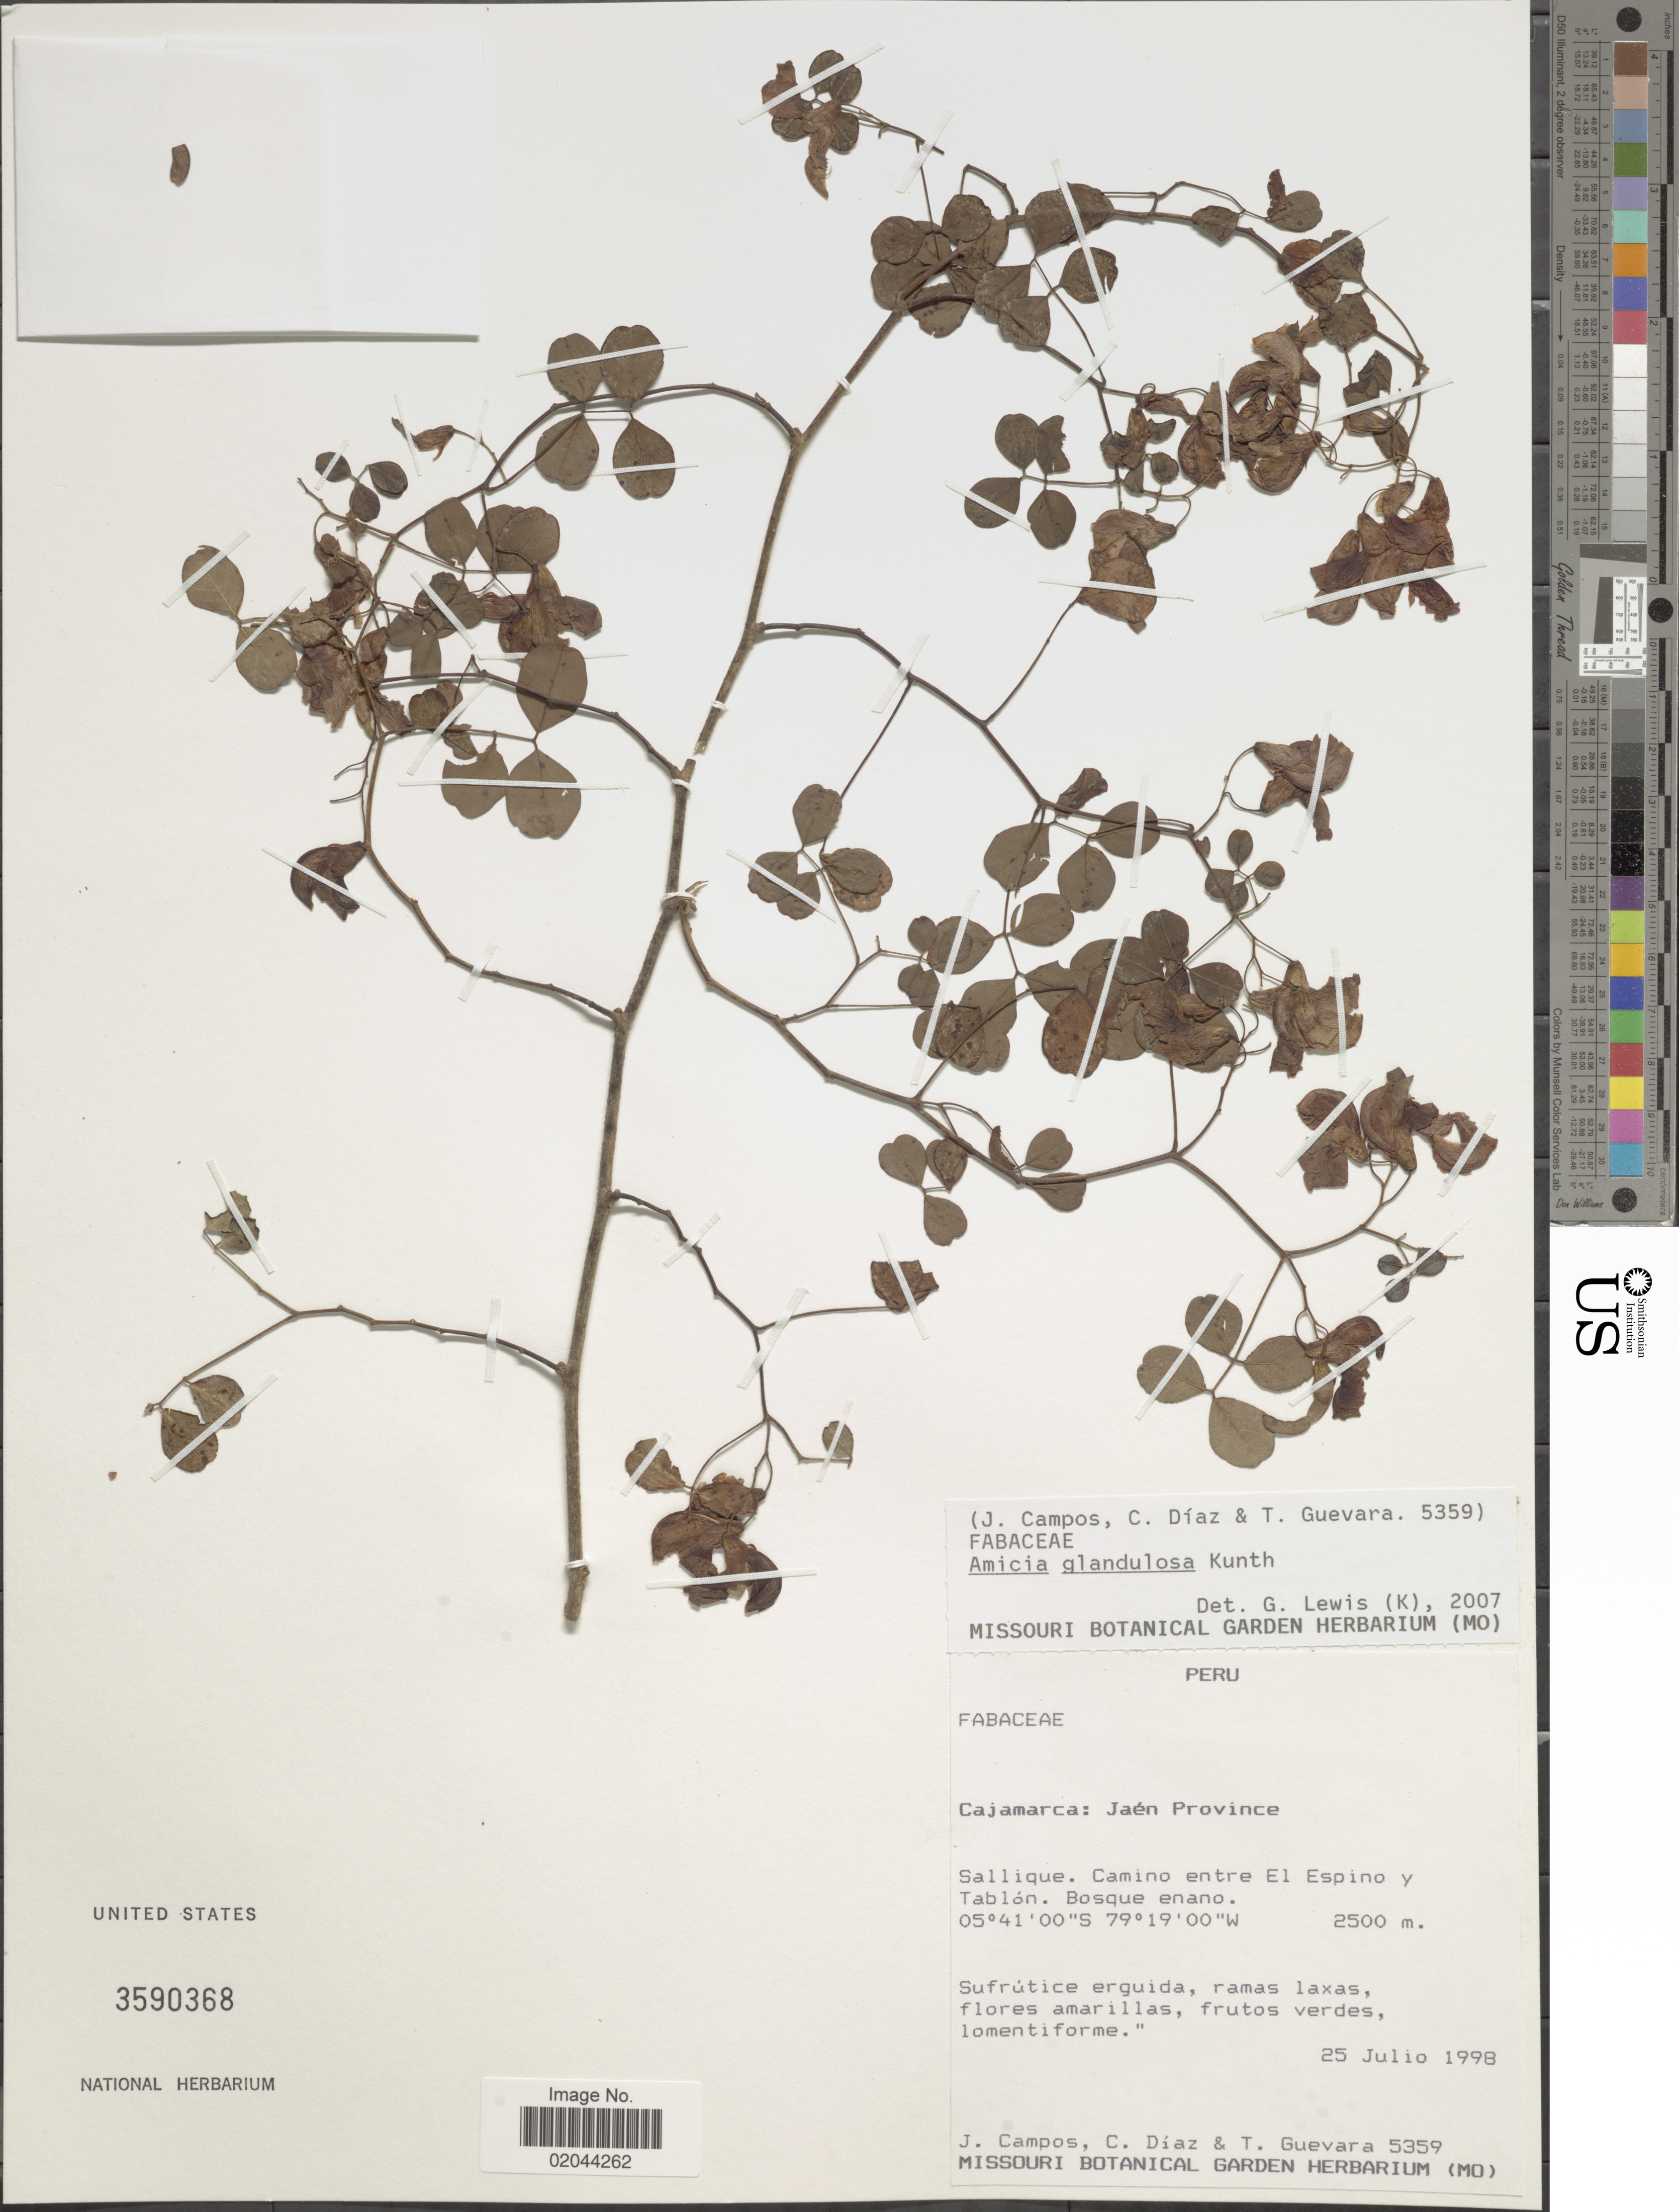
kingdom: Plantae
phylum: Tracheophyta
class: Magnoliopsida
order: Fabales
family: Fabaceae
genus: Amicia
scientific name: Amicia glandulosa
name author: Kunth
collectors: J. Campos, C. Díaz & T. Guevara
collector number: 5359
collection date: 1998-07-25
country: Peru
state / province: Cajamarca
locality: Jaén Province, Sallique. Camino entre El Espino y Tablón. Bosque enano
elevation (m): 2500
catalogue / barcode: US 3590368